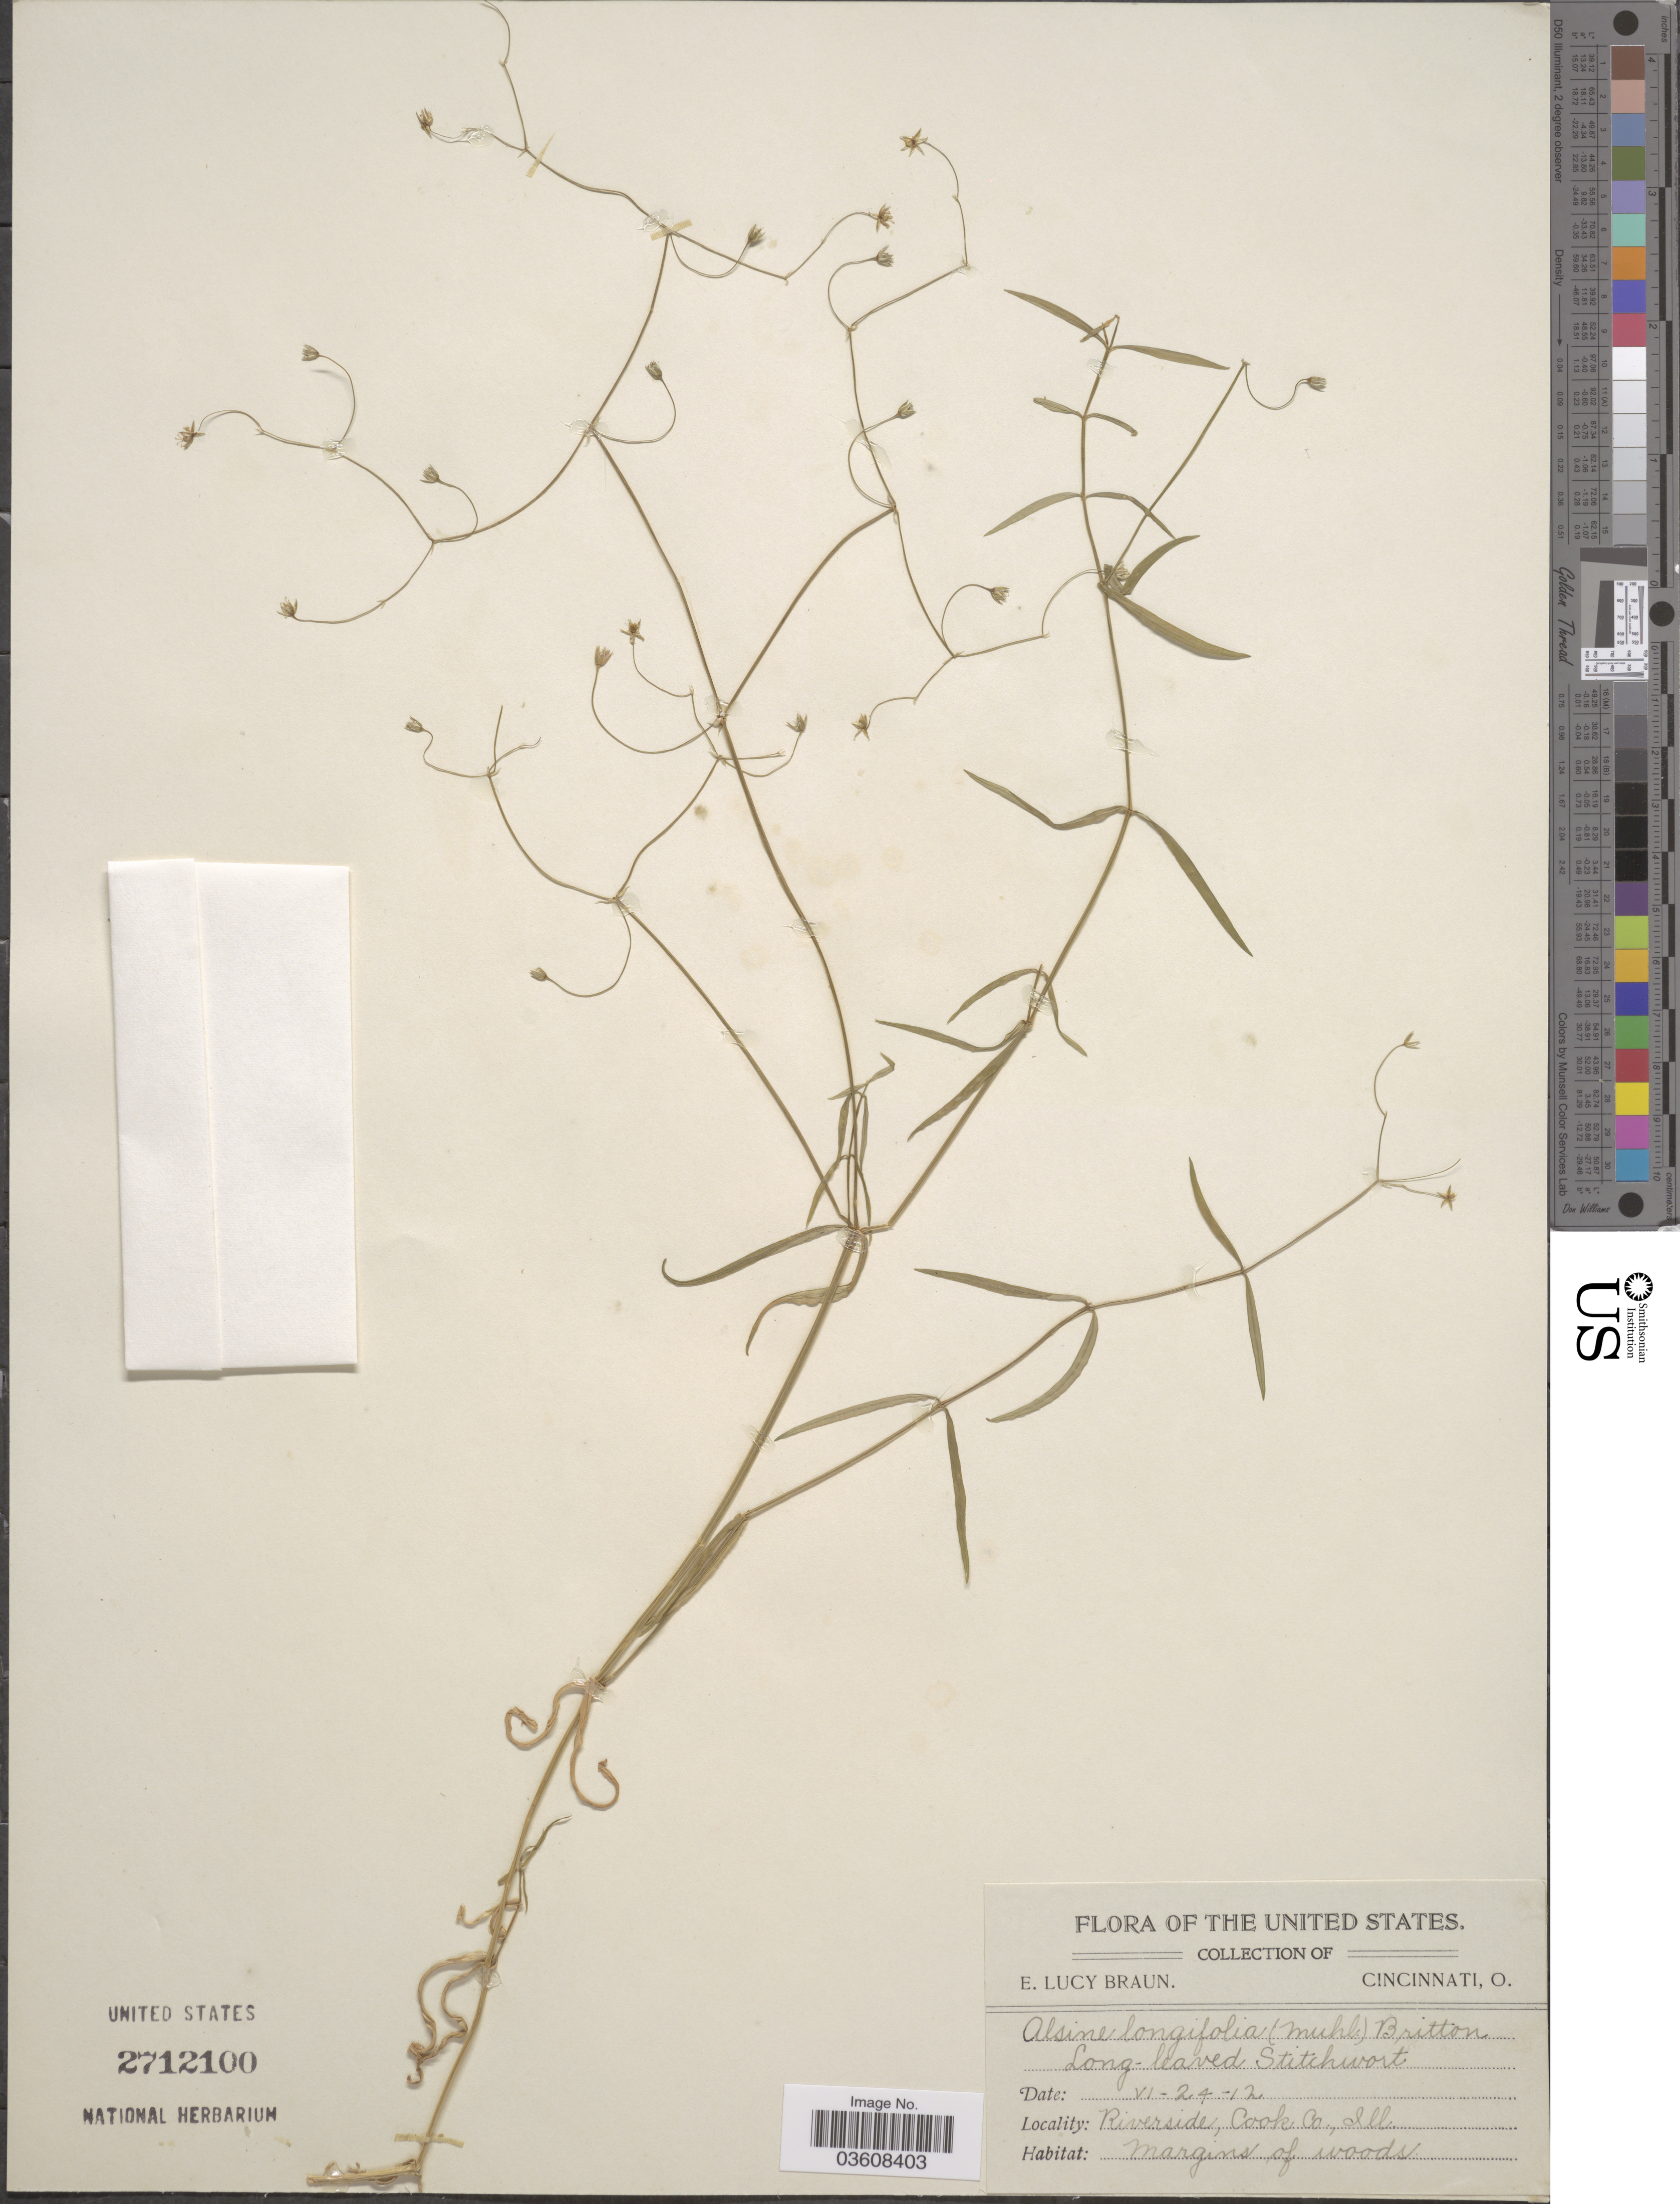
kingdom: Plantae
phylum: Tracheophyta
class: Magnoliopsida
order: Caryophyllales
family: Caryophyllaceae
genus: Stellaria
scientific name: Stellaria longifolia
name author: Muhl. ex Willd.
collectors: E. L. Braun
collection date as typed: Transcribed d/m/y: 24/6/12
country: United States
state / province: Illinois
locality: Riverside, Cook Co.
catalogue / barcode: US 2712100